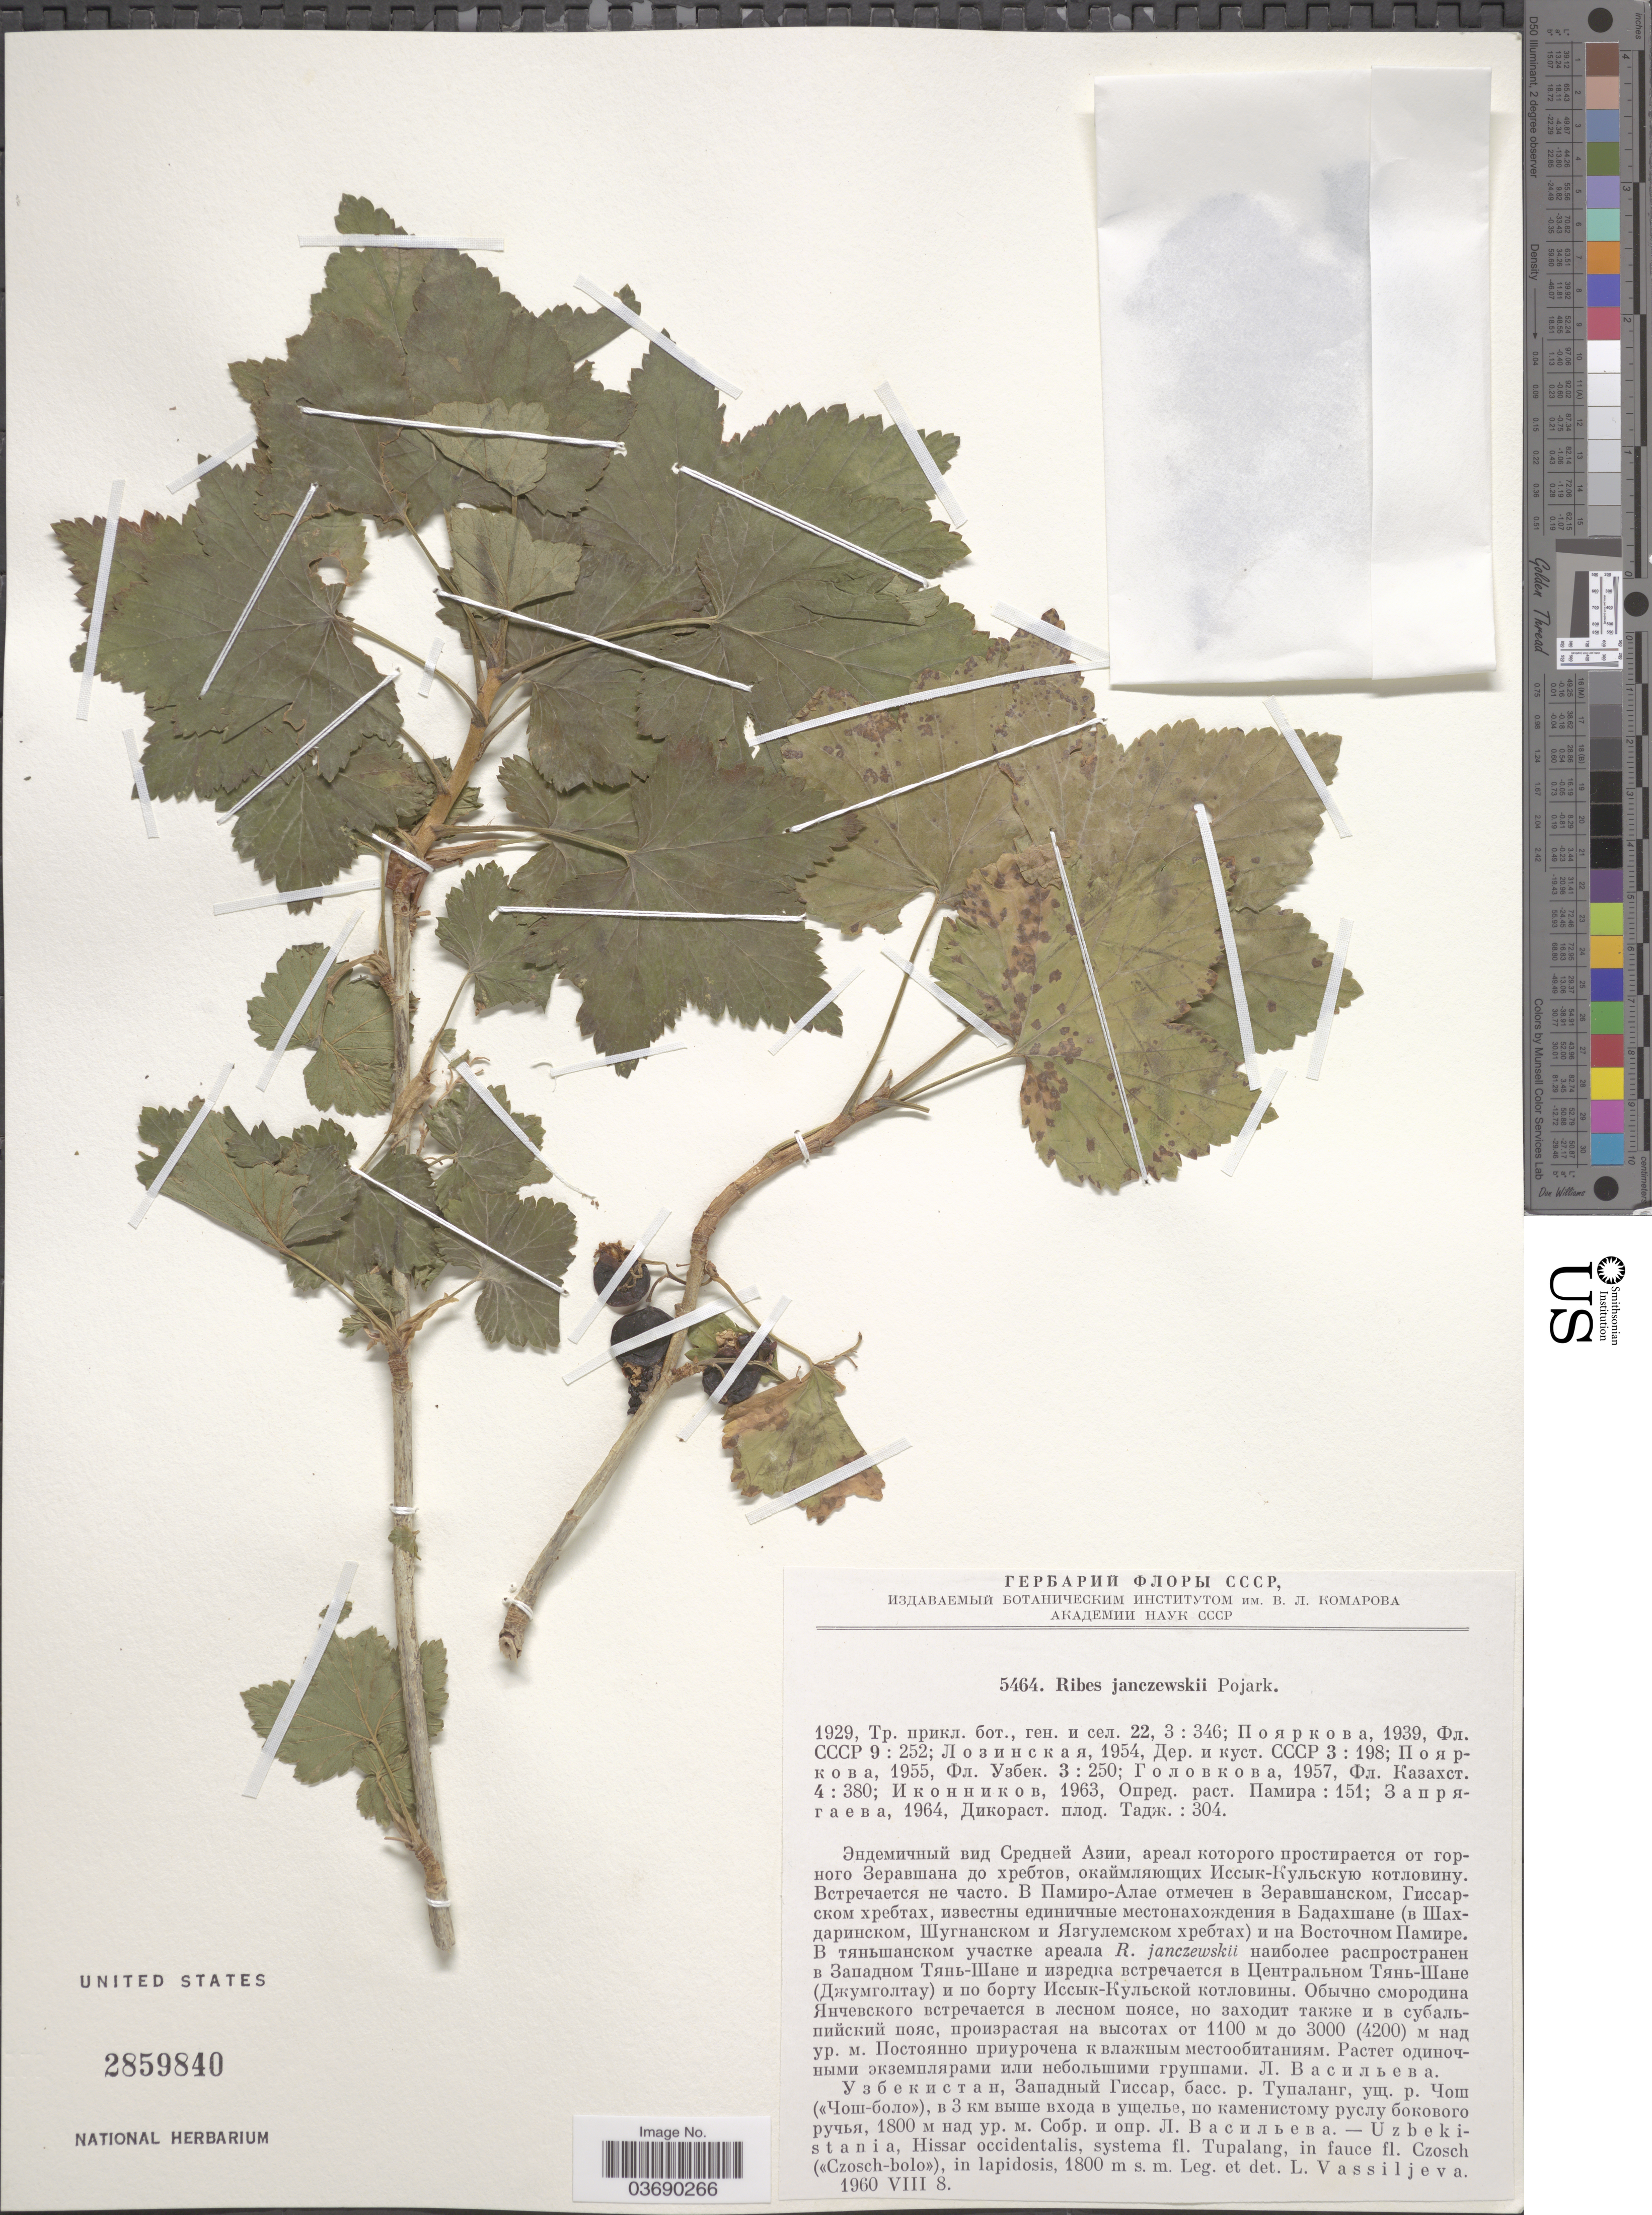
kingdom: Plantae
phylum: Tracheophyta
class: Magnoliopsida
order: Saxifragales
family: Grossulariaceae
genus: Ribes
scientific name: Ribes janczewskii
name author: Pojark.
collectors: L. Vassiljeva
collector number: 5464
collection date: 1960-08-08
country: Uzbekistan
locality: Uzbekistania, Hissar occidentalis, systema fl. Tupalang, in fauce fl. Czosch («Czosch-bolo»), in lapidosis.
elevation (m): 1800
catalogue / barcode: US 2859840